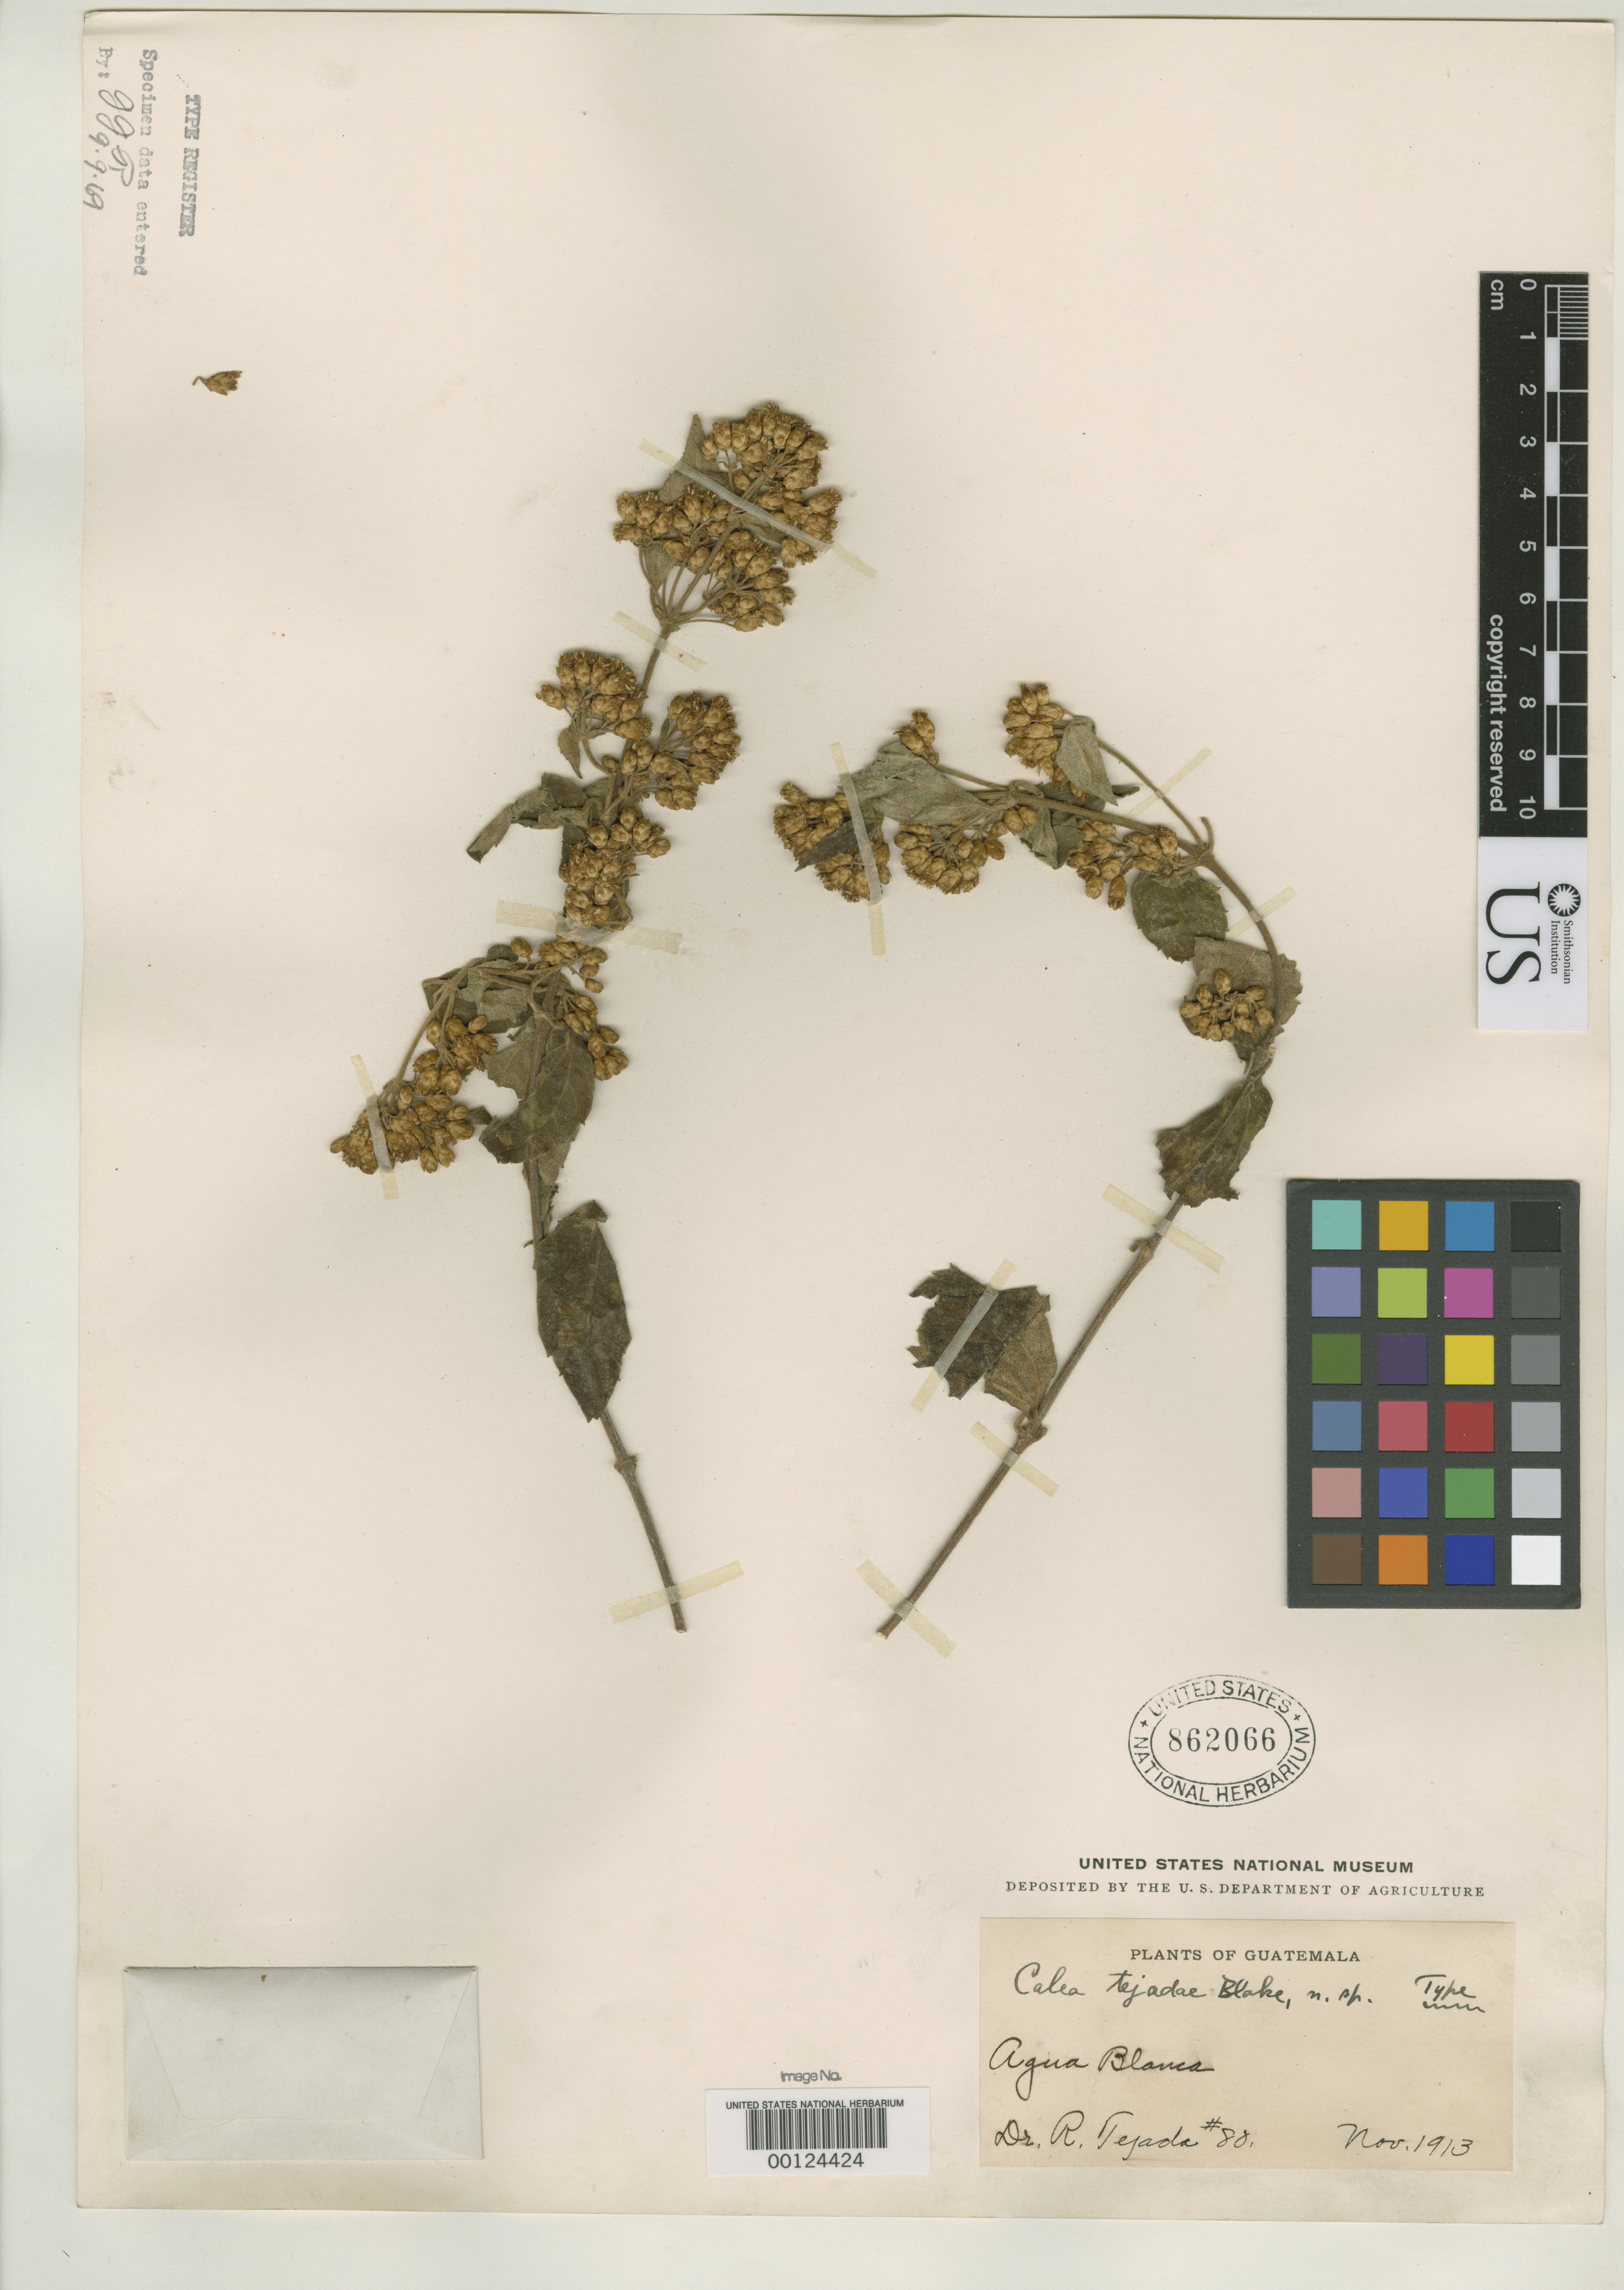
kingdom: Plantae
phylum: Tracheophyta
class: Magnoliopsida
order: Asterales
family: Asteraceae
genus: Calea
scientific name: Calea tejadae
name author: S.F. Blake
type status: Holotype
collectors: R. Tejada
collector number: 80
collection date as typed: Nov 1913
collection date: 1913-11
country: Guatemala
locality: Agua Blanca.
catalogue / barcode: US 862066